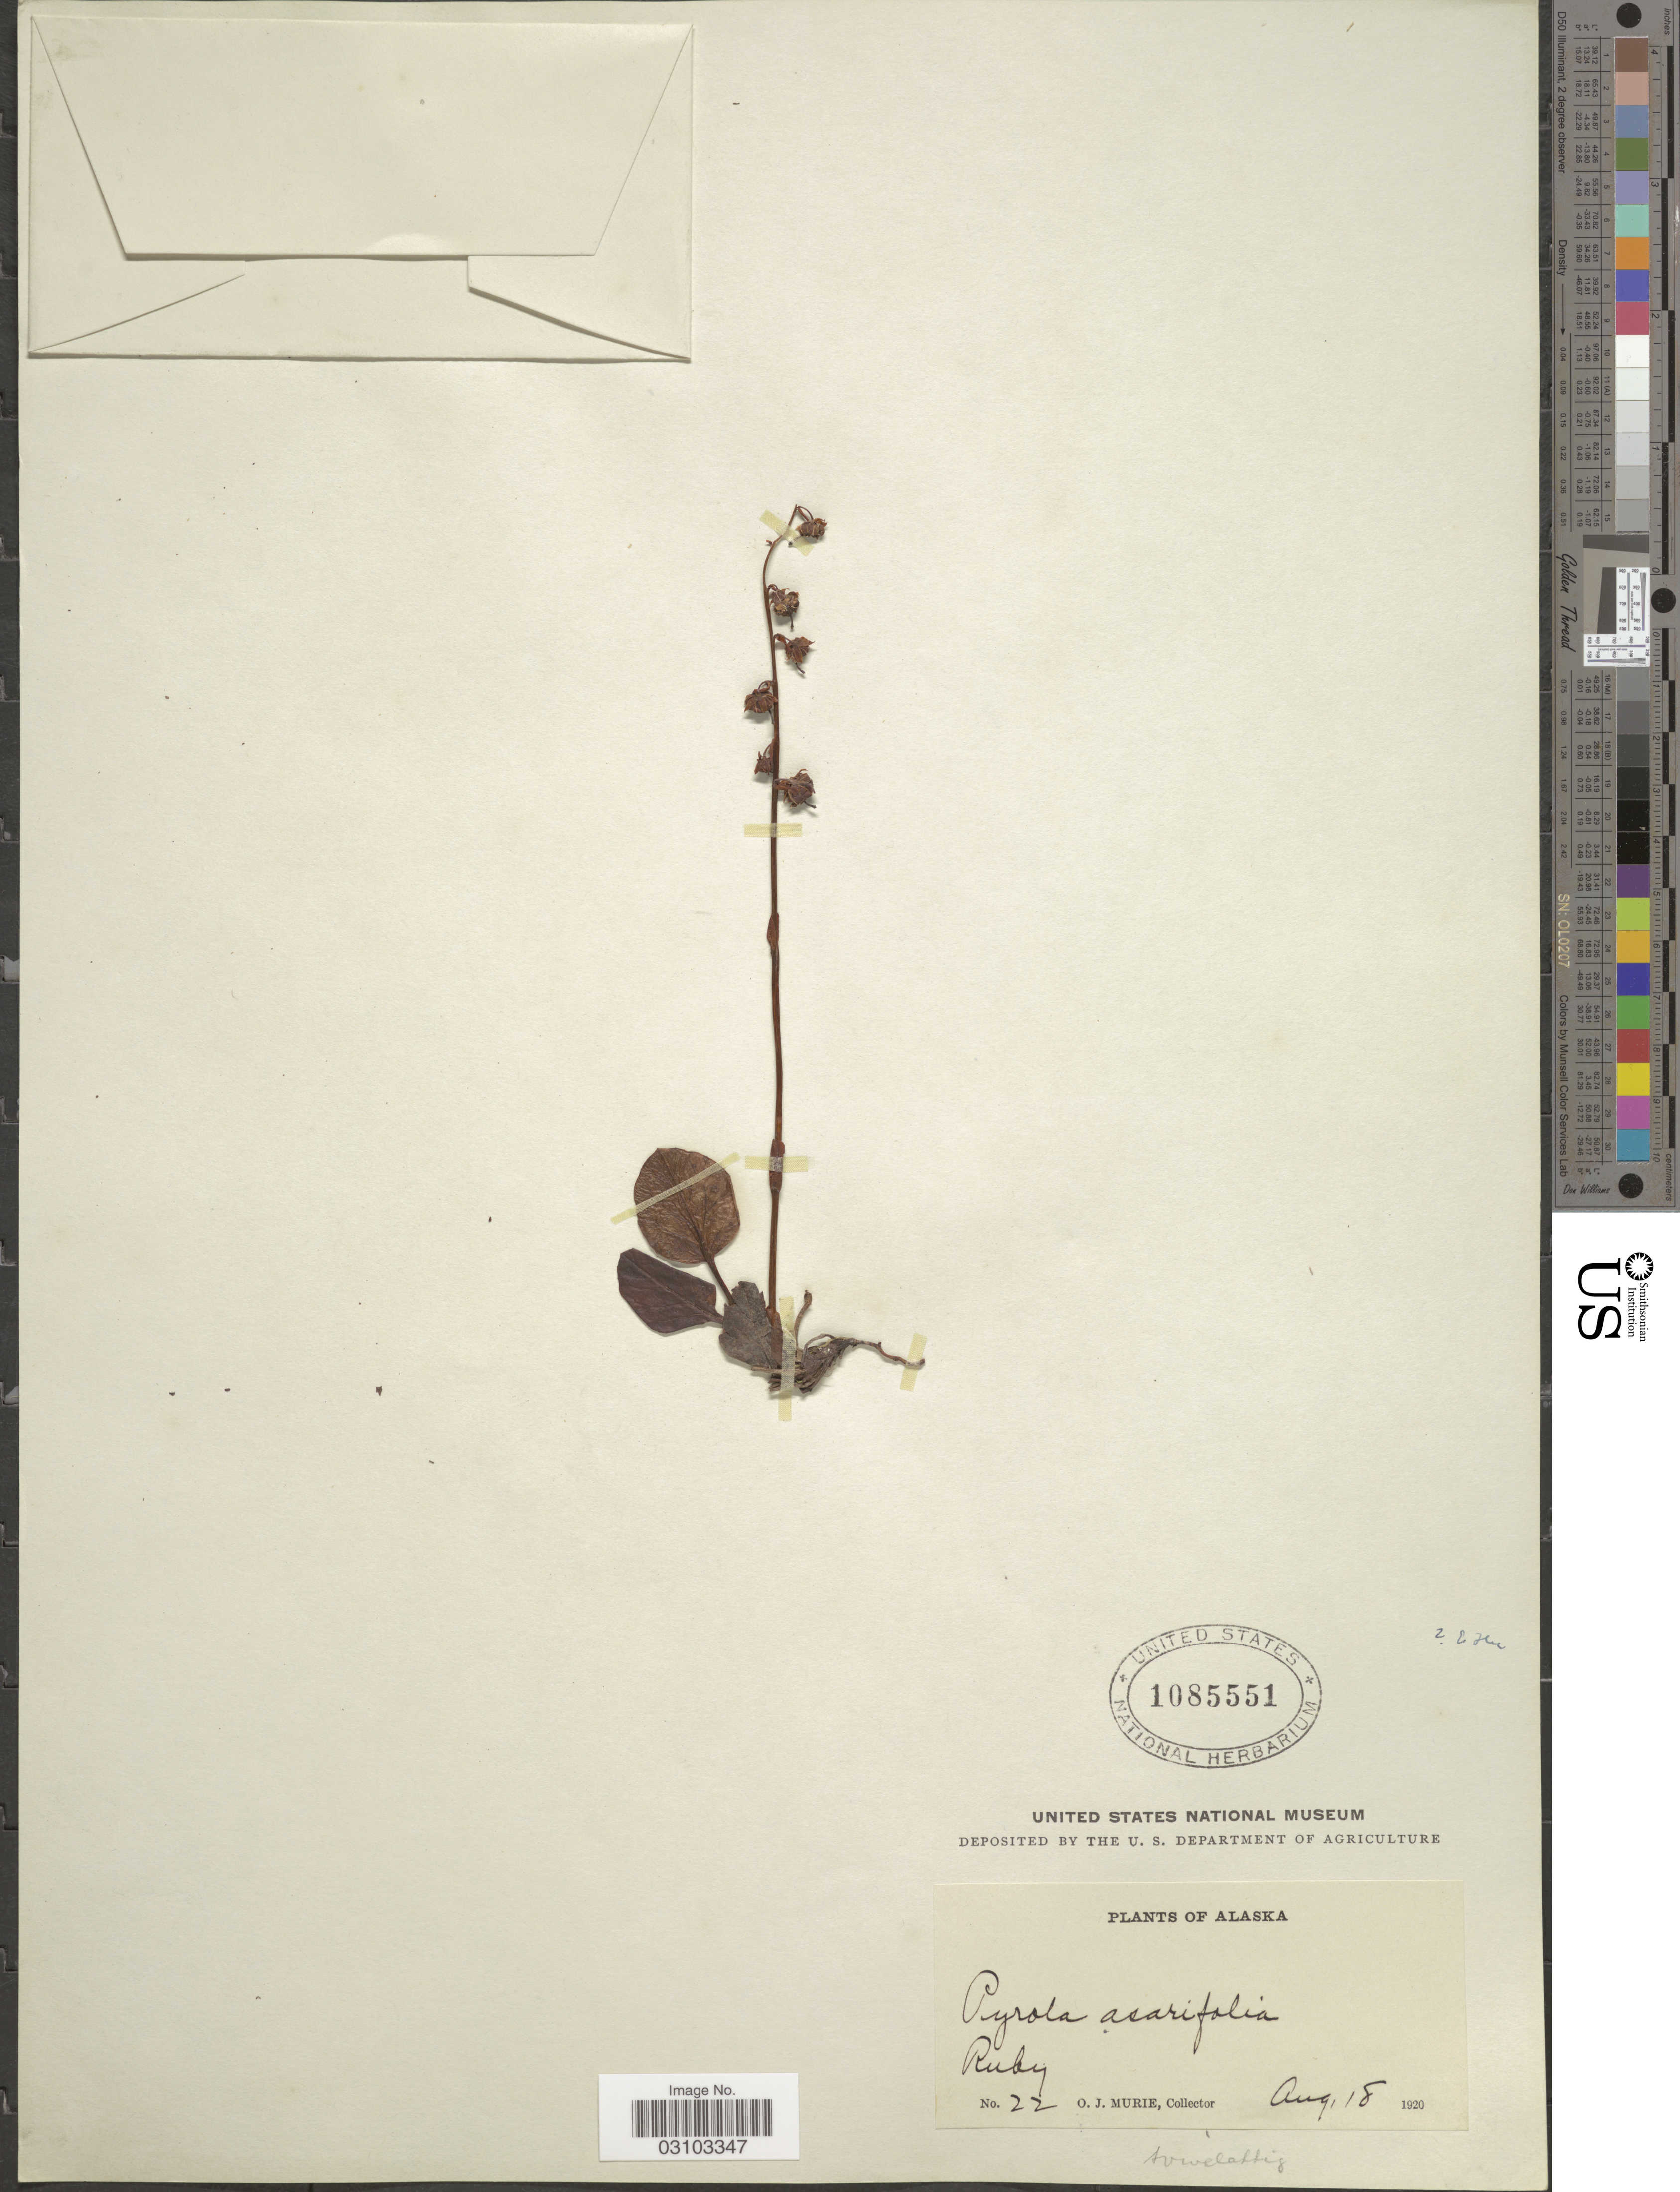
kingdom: Plantae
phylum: Tracheophyta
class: Magnoliopsida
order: Ericales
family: Ericaceae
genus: Pyrola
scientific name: Pyrola asarifolia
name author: Michx.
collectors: O. Murie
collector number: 22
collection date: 1920-08-18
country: United States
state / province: Alaska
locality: Ruby.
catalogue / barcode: US 1085551